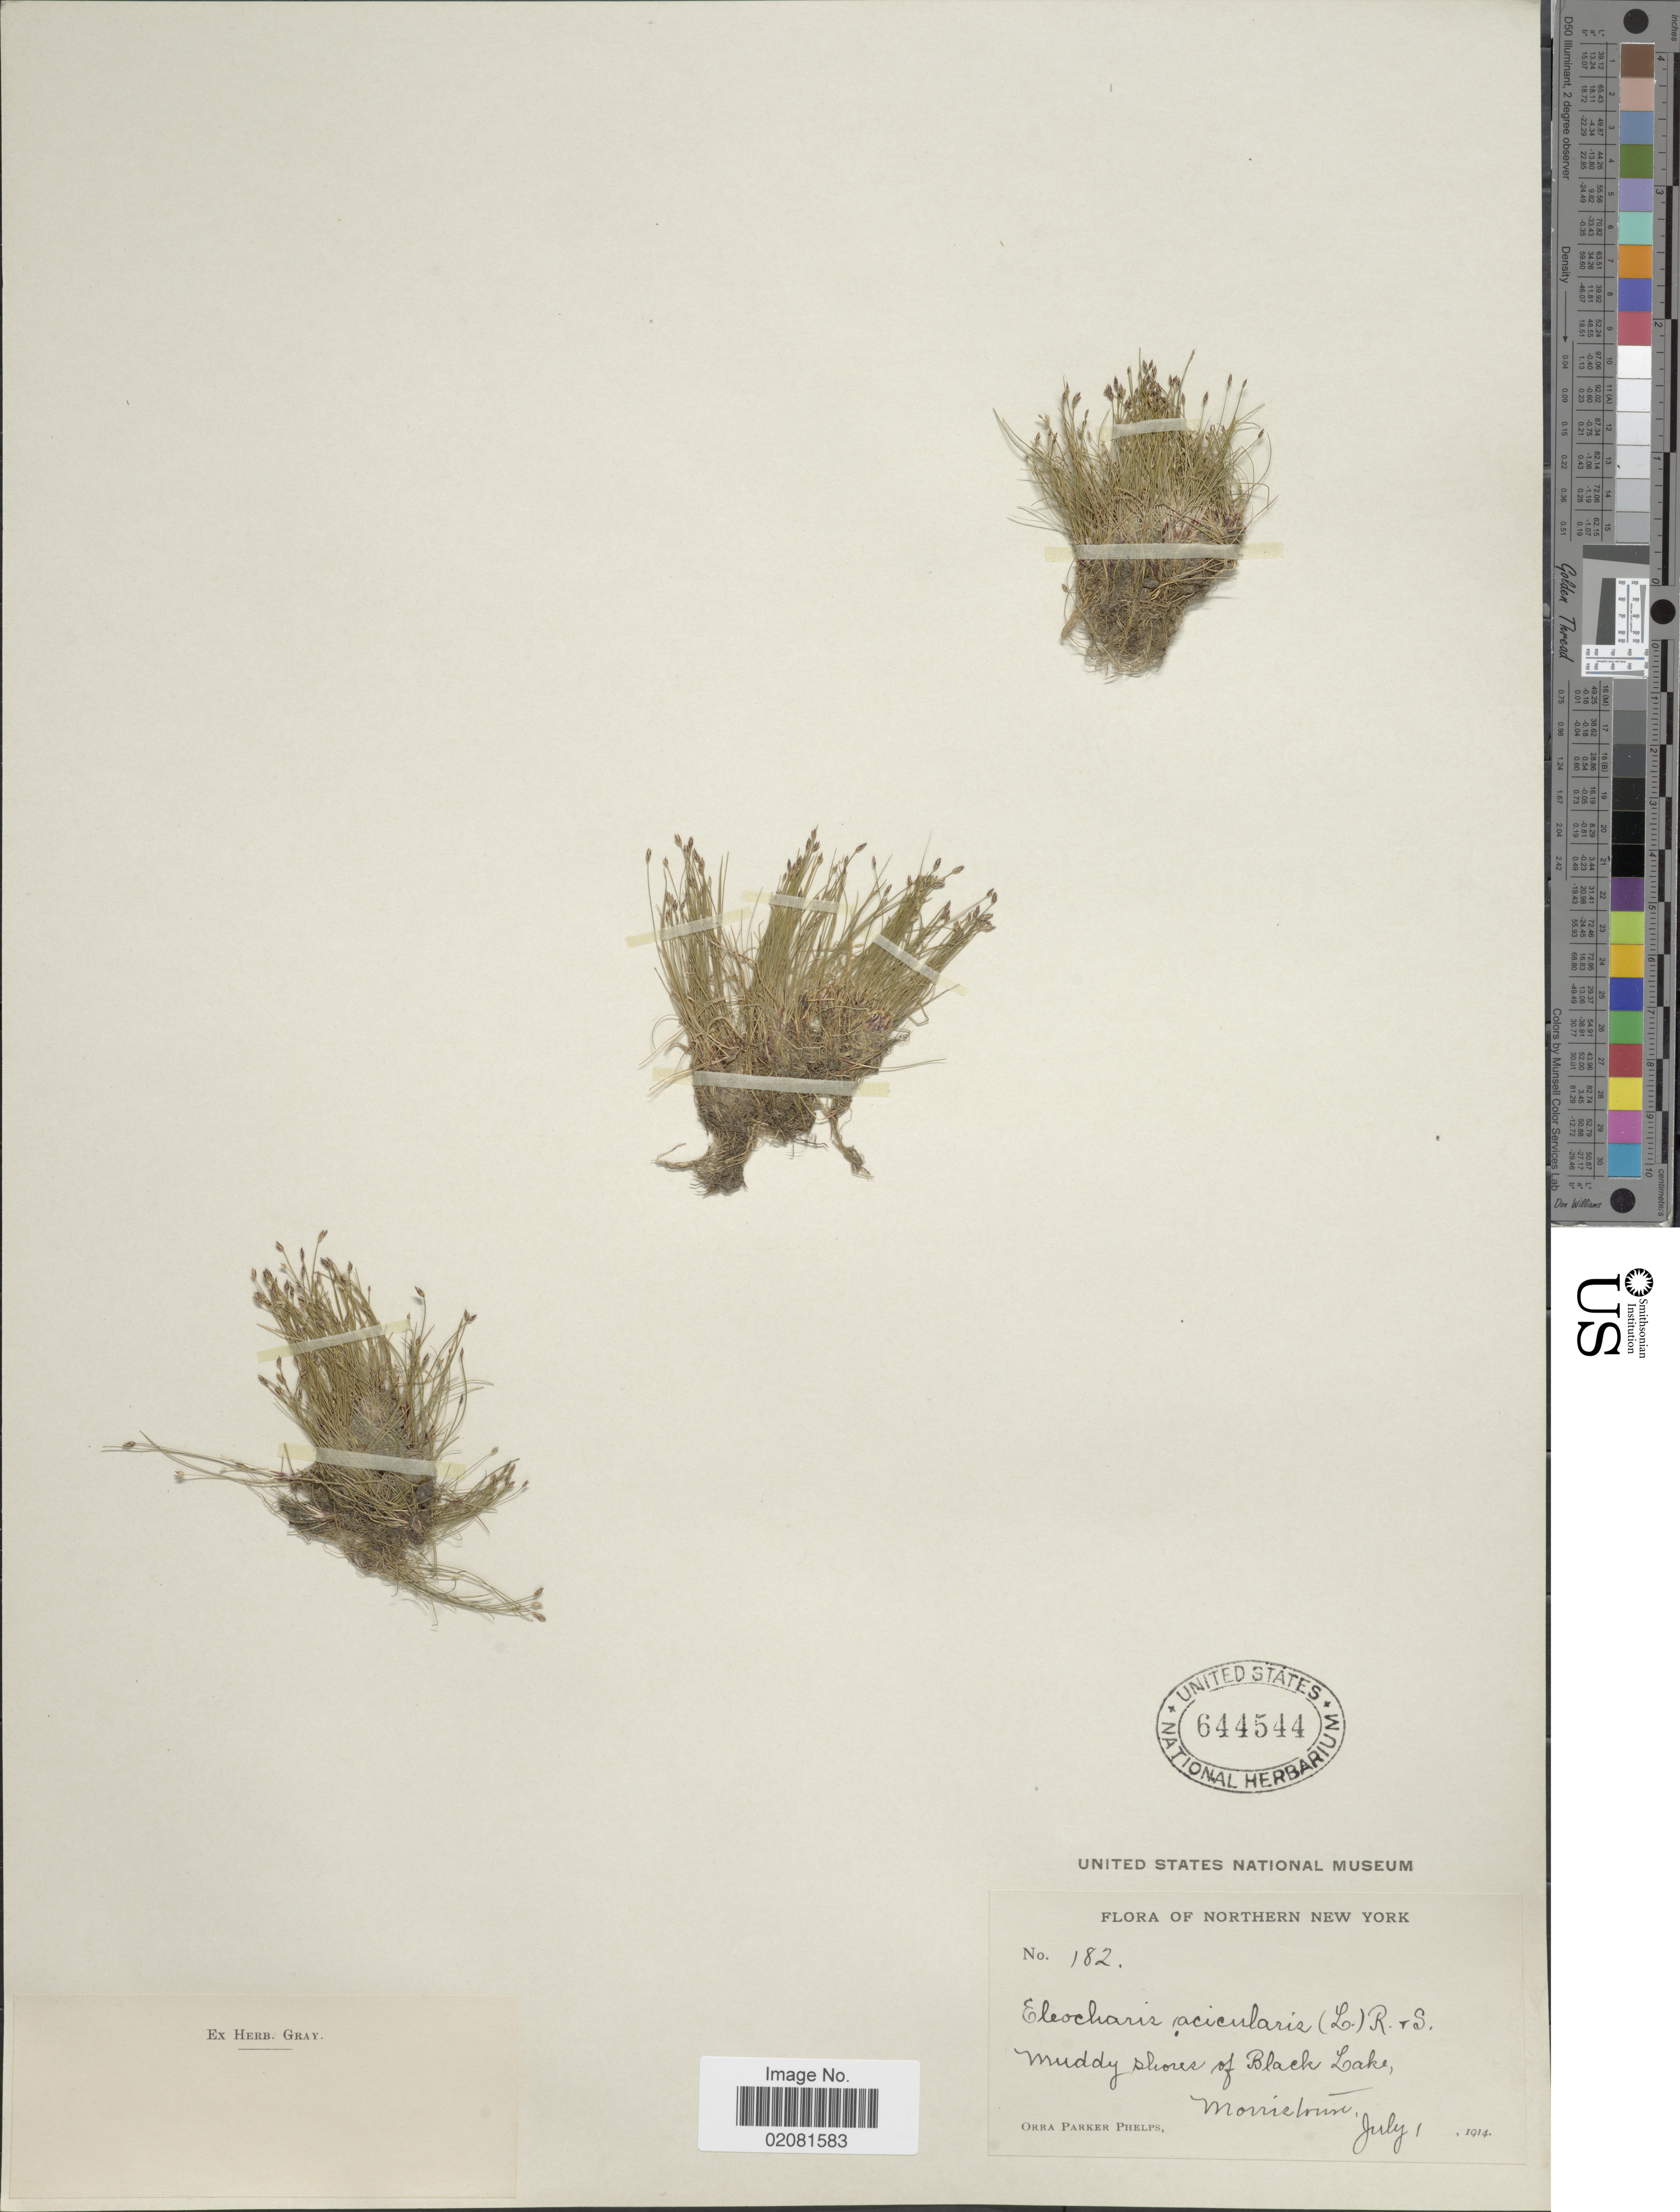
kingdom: Plantae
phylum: Tracheophyta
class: Liliopsida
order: Poales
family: Cyperaceae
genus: Eleocharis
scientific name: Eleocharis acicularis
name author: (L.) Roem. & Schult.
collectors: O. P. Phelps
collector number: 182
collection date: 1914-07-01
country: United States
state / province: New York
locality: Northern New York. Muddy shores of Black Lake, Morriztown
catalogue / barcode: US 644544